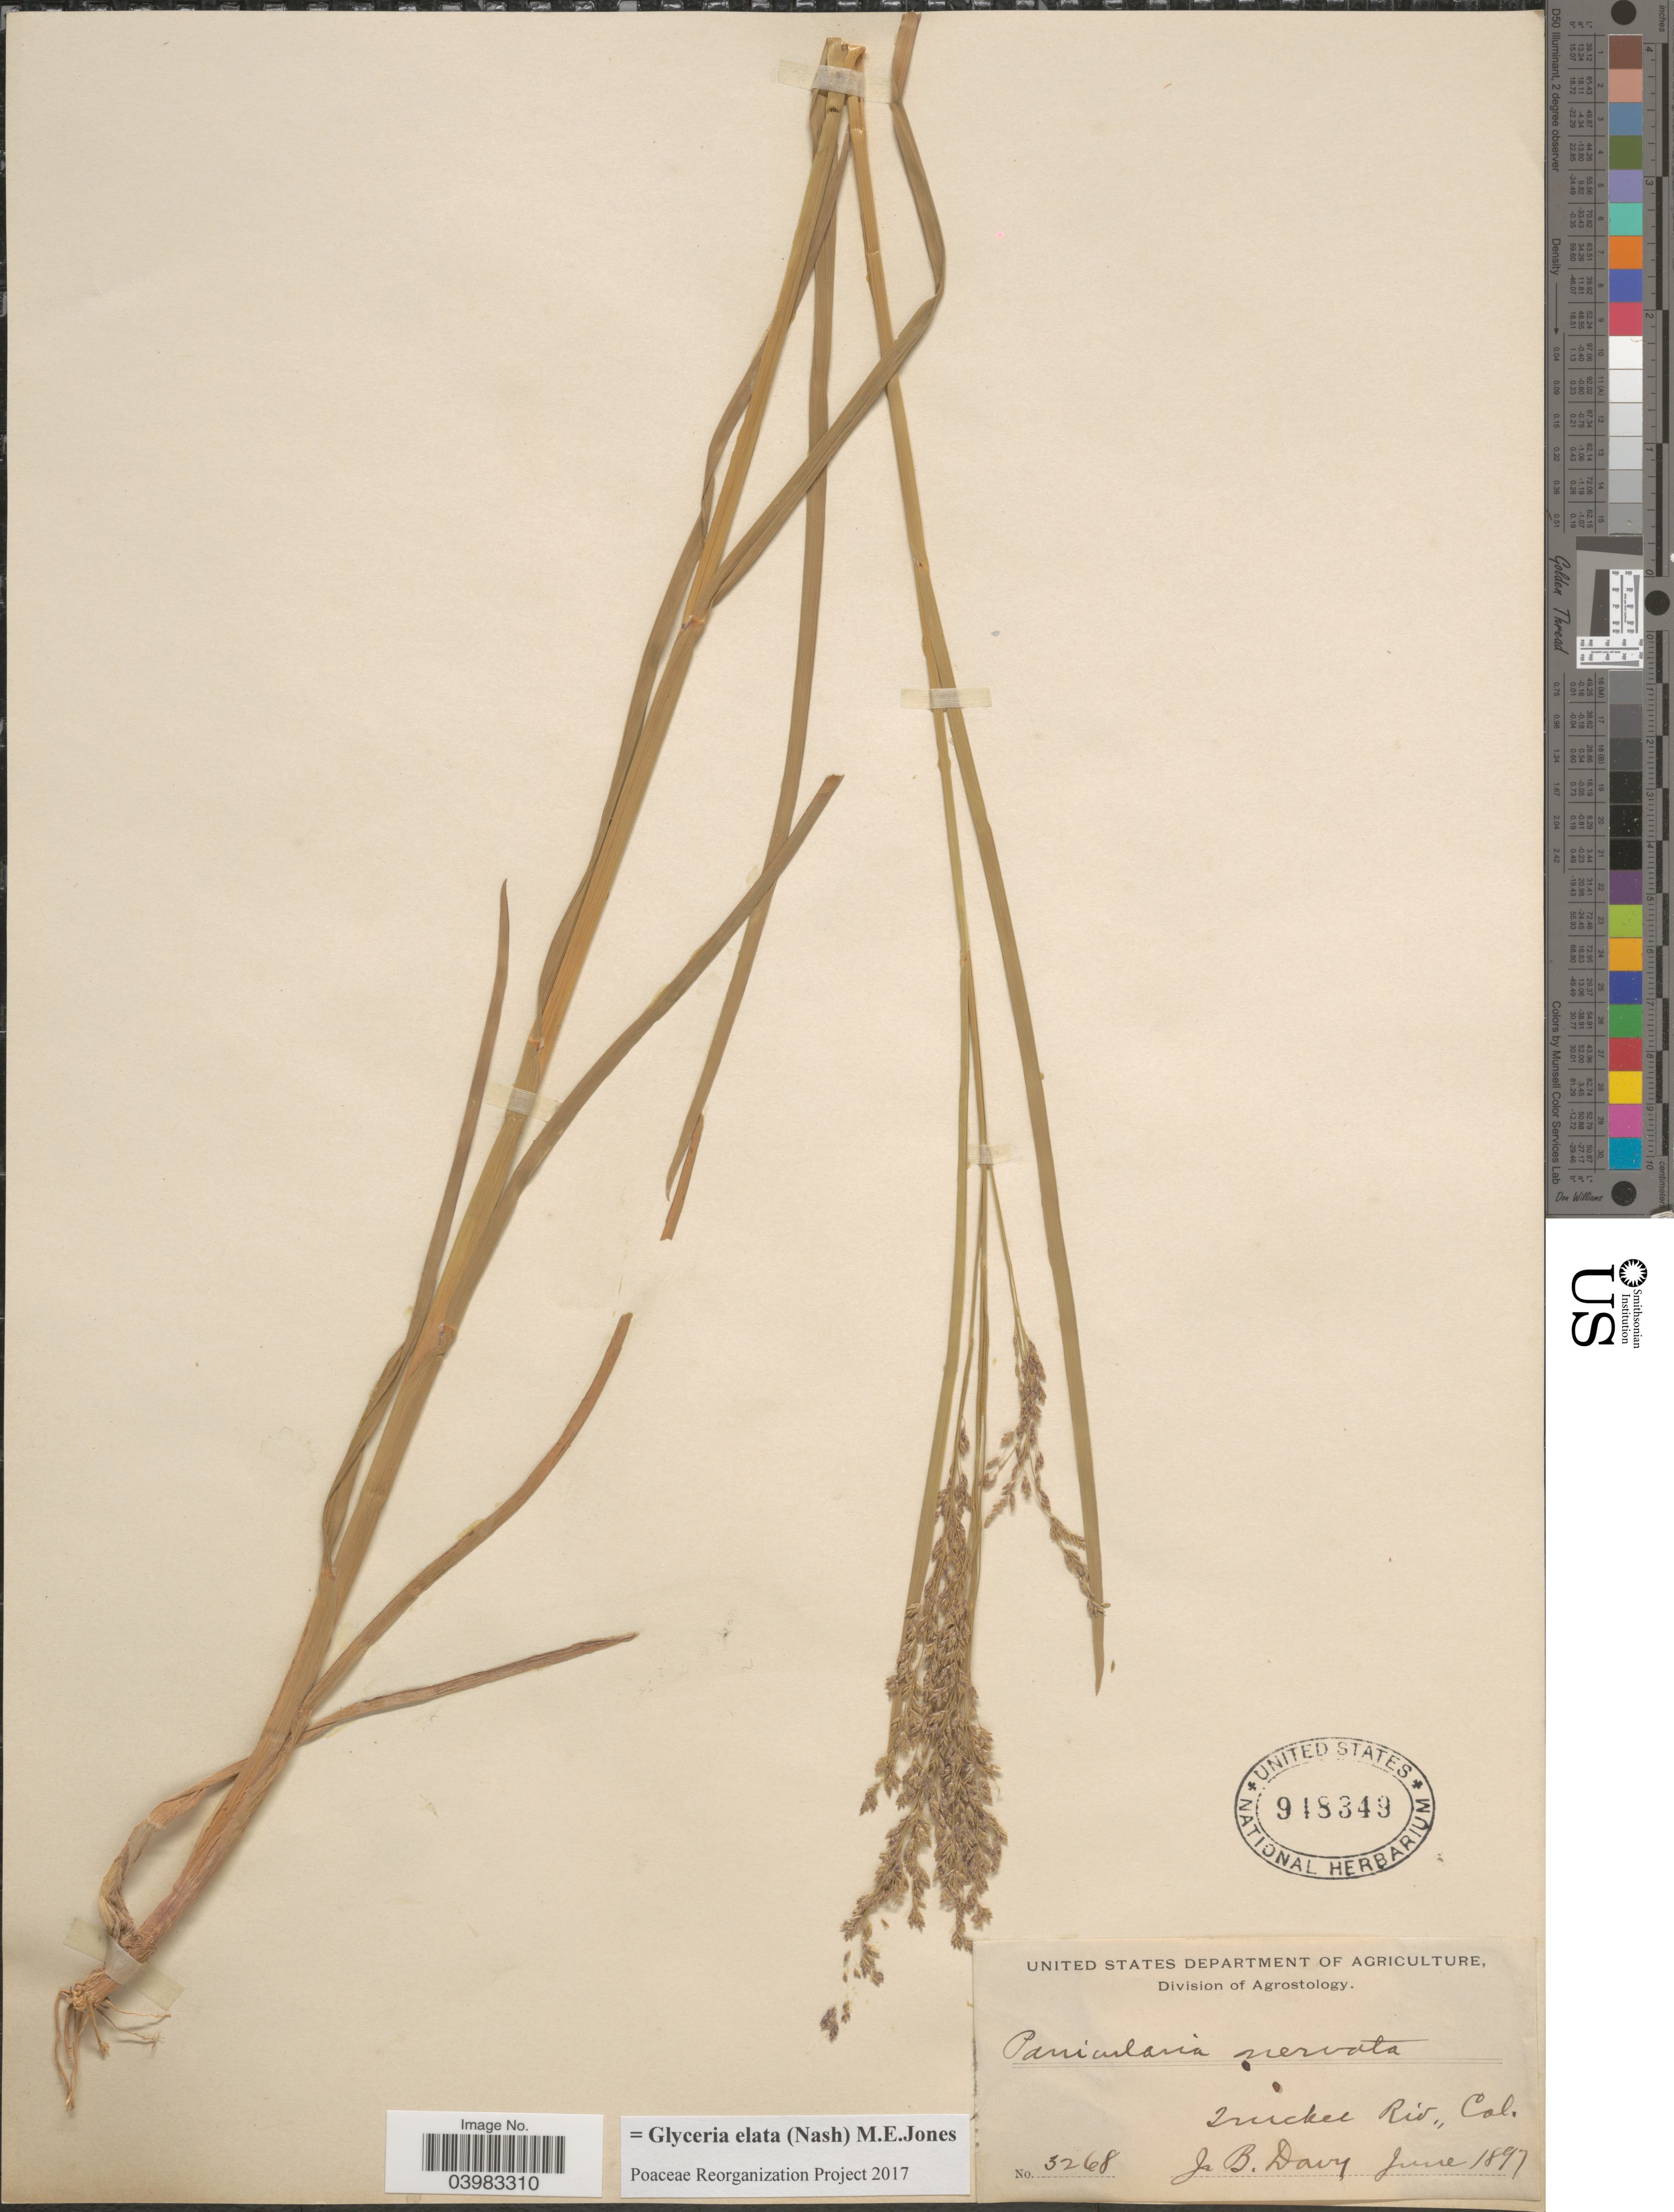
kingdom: Plantae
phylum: Tracheophyta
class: Liliopsida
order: Poales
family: Poaceae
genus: Glyceria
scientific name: Glyceria elata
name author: (Nash) M.E. Jones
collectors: J. Burtt Davy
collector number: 3268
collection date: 1897-06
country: United States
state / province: California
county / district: Nevada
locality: Truckee Riv.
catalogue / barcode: US 948349